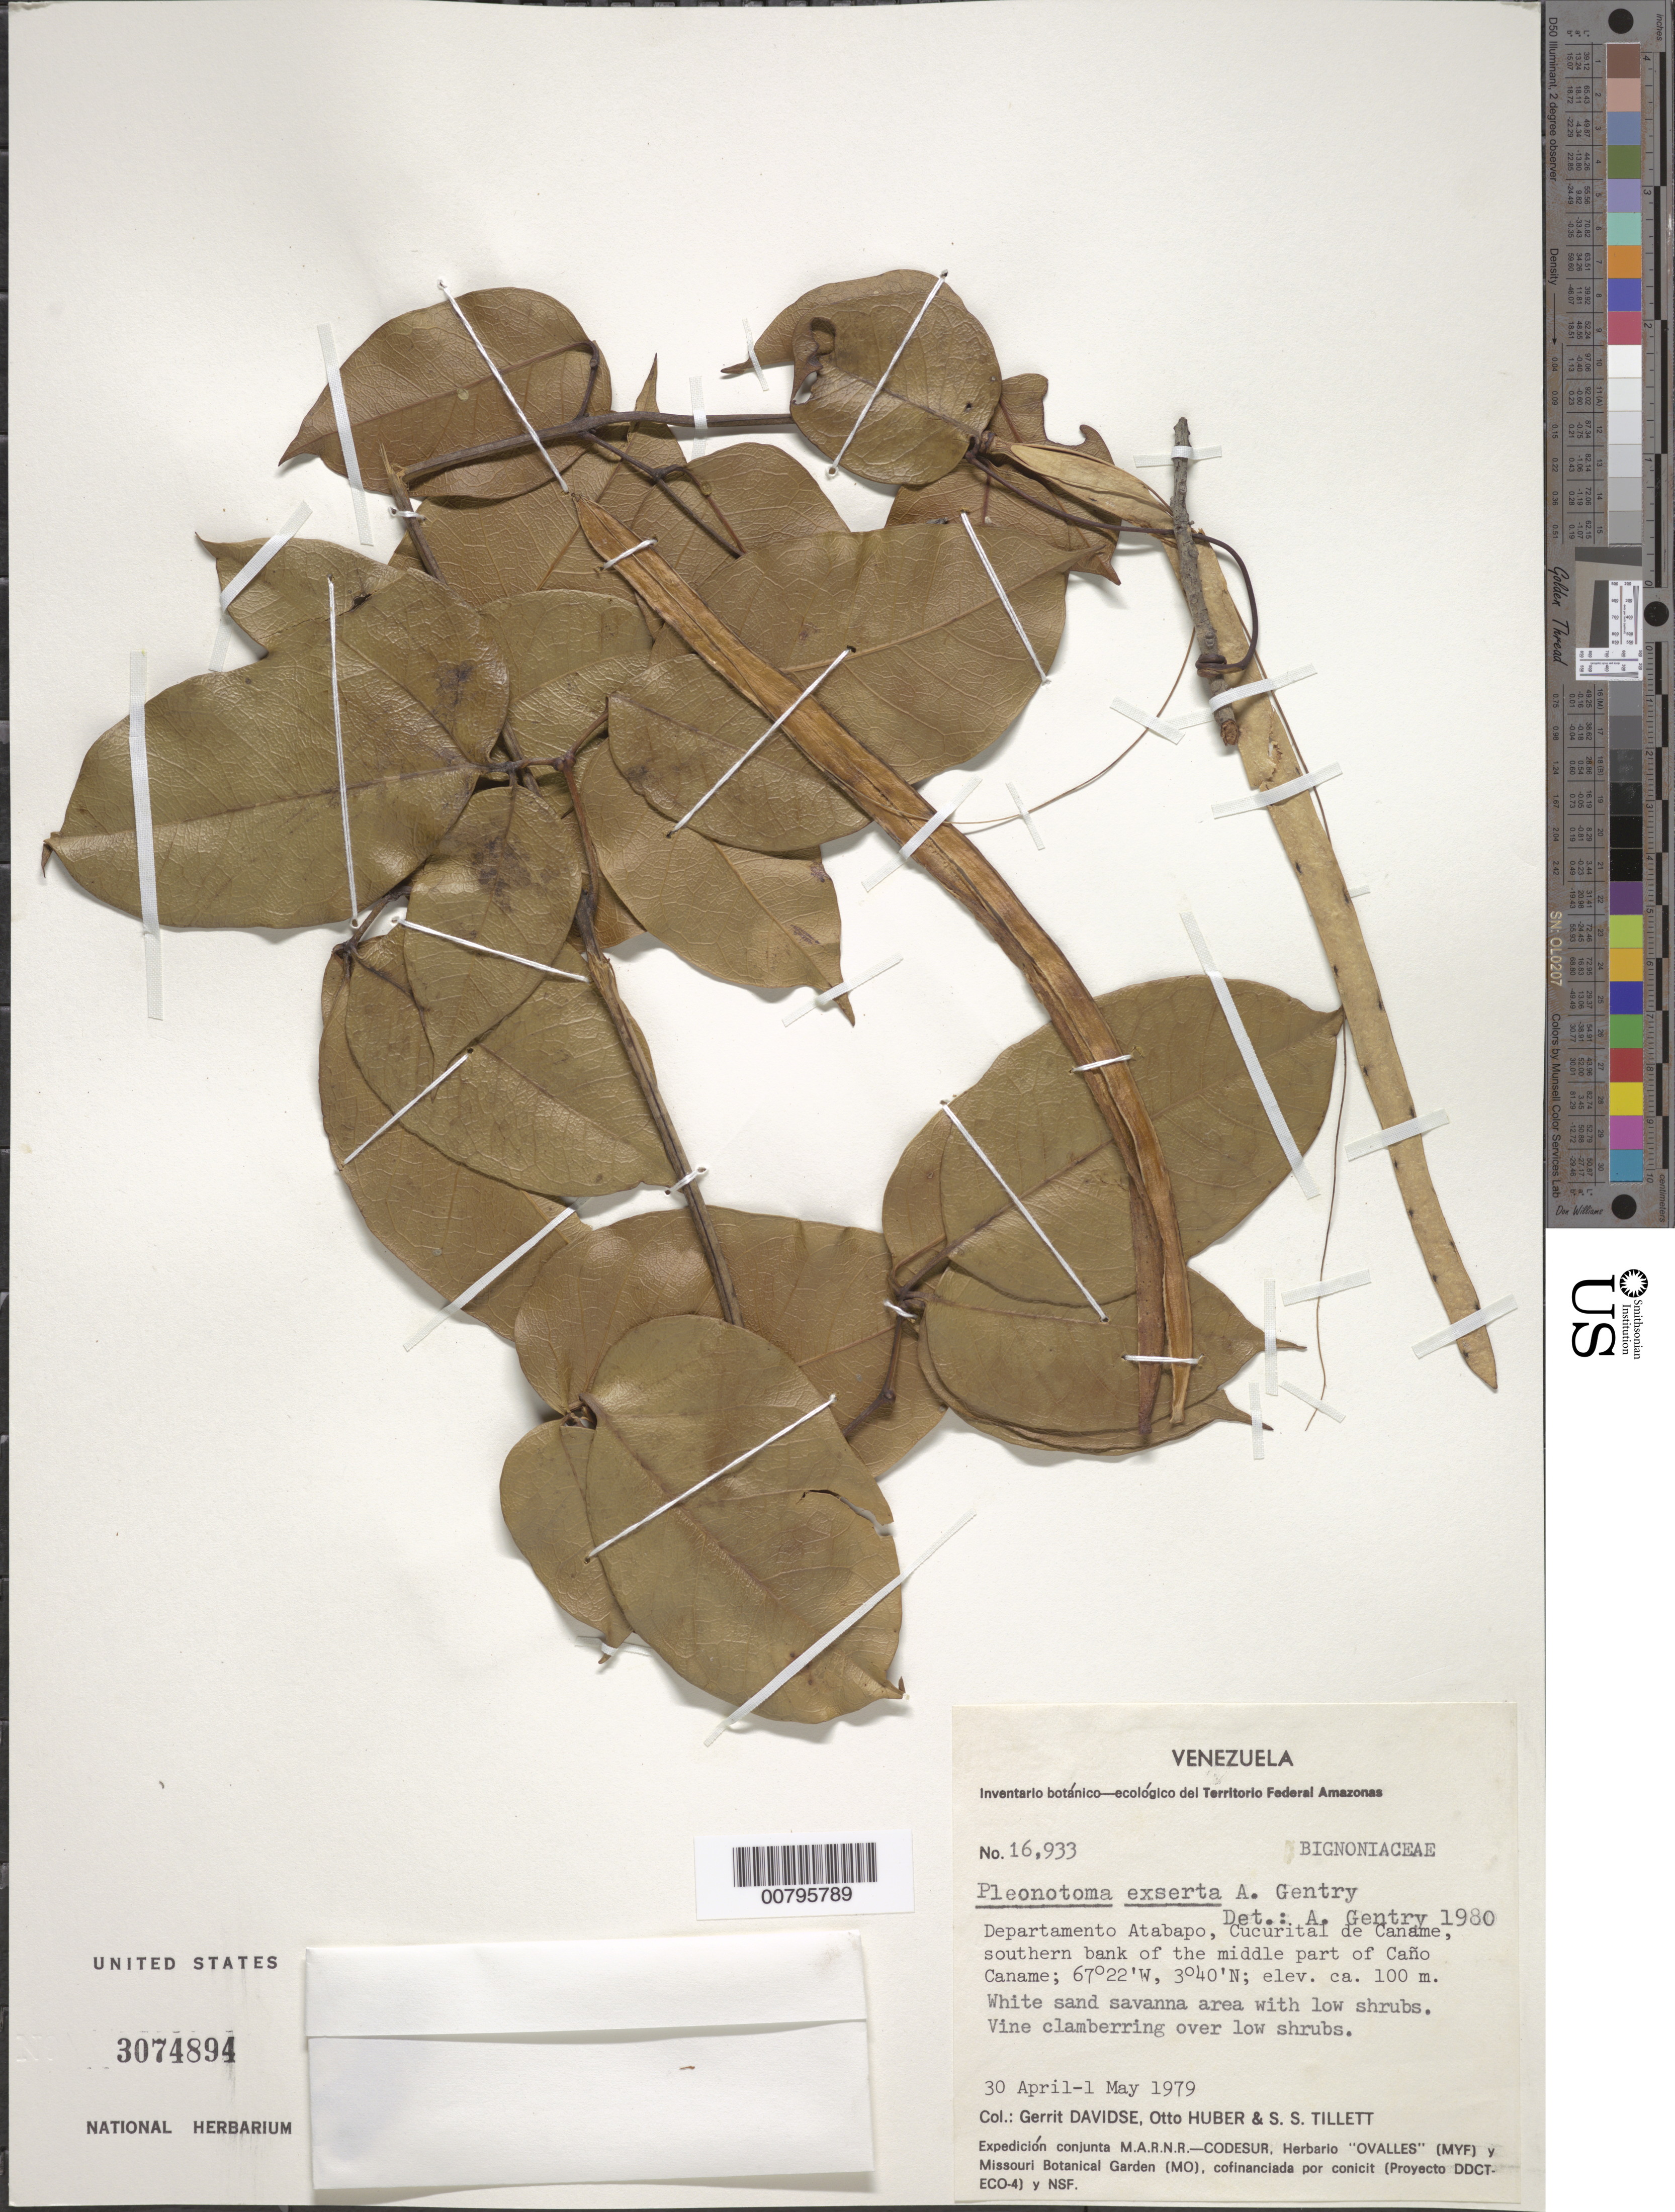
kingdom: Plantae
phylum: Tracheophyta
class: Magnoliopsida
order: Lamiales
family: Bignoniaceae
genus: Pleonotoma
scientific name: Pleonotoma exserta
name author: A.H. Gentry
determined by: Gentry, A. H.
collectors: G. Davidse, O. Huber & S. S. Tillett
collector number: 16933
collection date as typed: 30-Apr-79 to 1-May-79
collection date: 1979-04-30/1979-05-01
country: Venezuela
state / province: Amazonas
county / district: Atabapo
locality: Cucurital de Caname, southern bank of the middle part of Caño Caname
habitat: White sand savanna in area with low shrubs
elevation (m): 100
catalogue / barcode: US 3074894